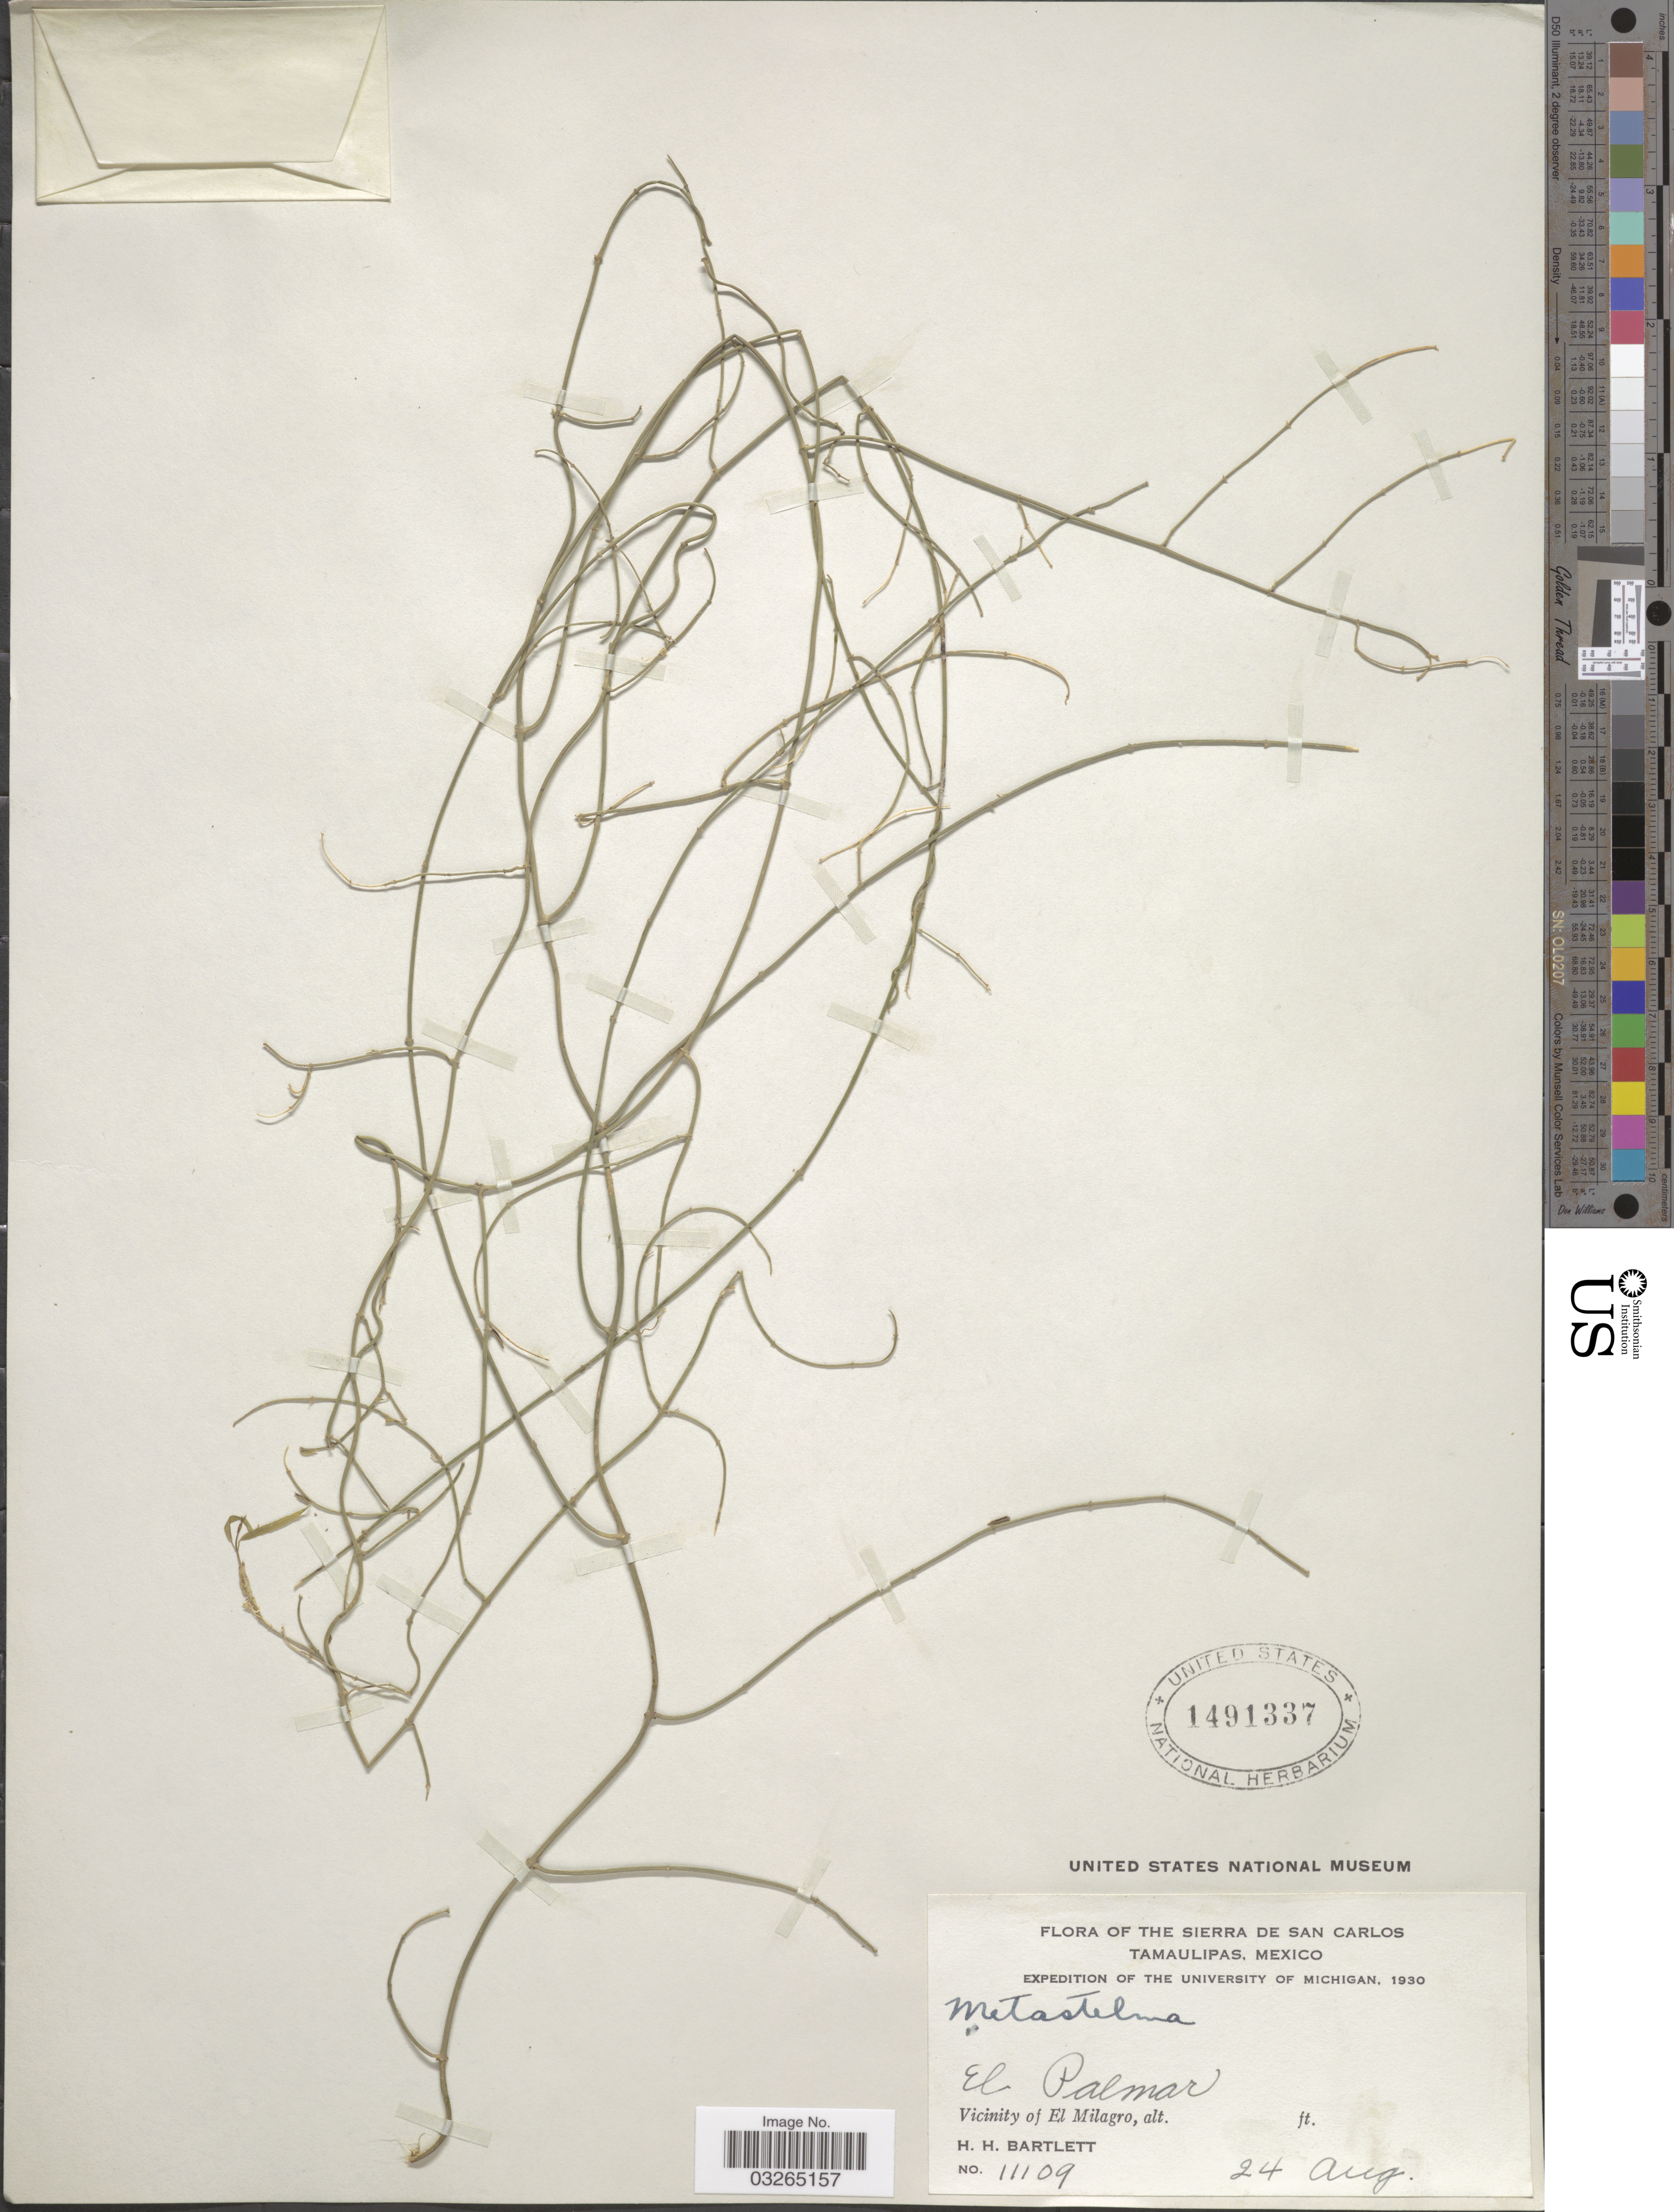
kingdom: Plantae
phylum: Tracheophyta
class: Magnoliopsida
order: Gentianales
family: Apocynaceae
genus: Vincetoxicum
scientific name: Vincetoxicum sp.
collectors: H. H. Bartlett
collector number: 11109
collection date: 1930-08-24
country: Mexico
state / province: Tamaulipas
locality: The Sierra de San Carlos, El Palmar, Vicinity of El Milagro.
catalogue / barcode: US 1491337